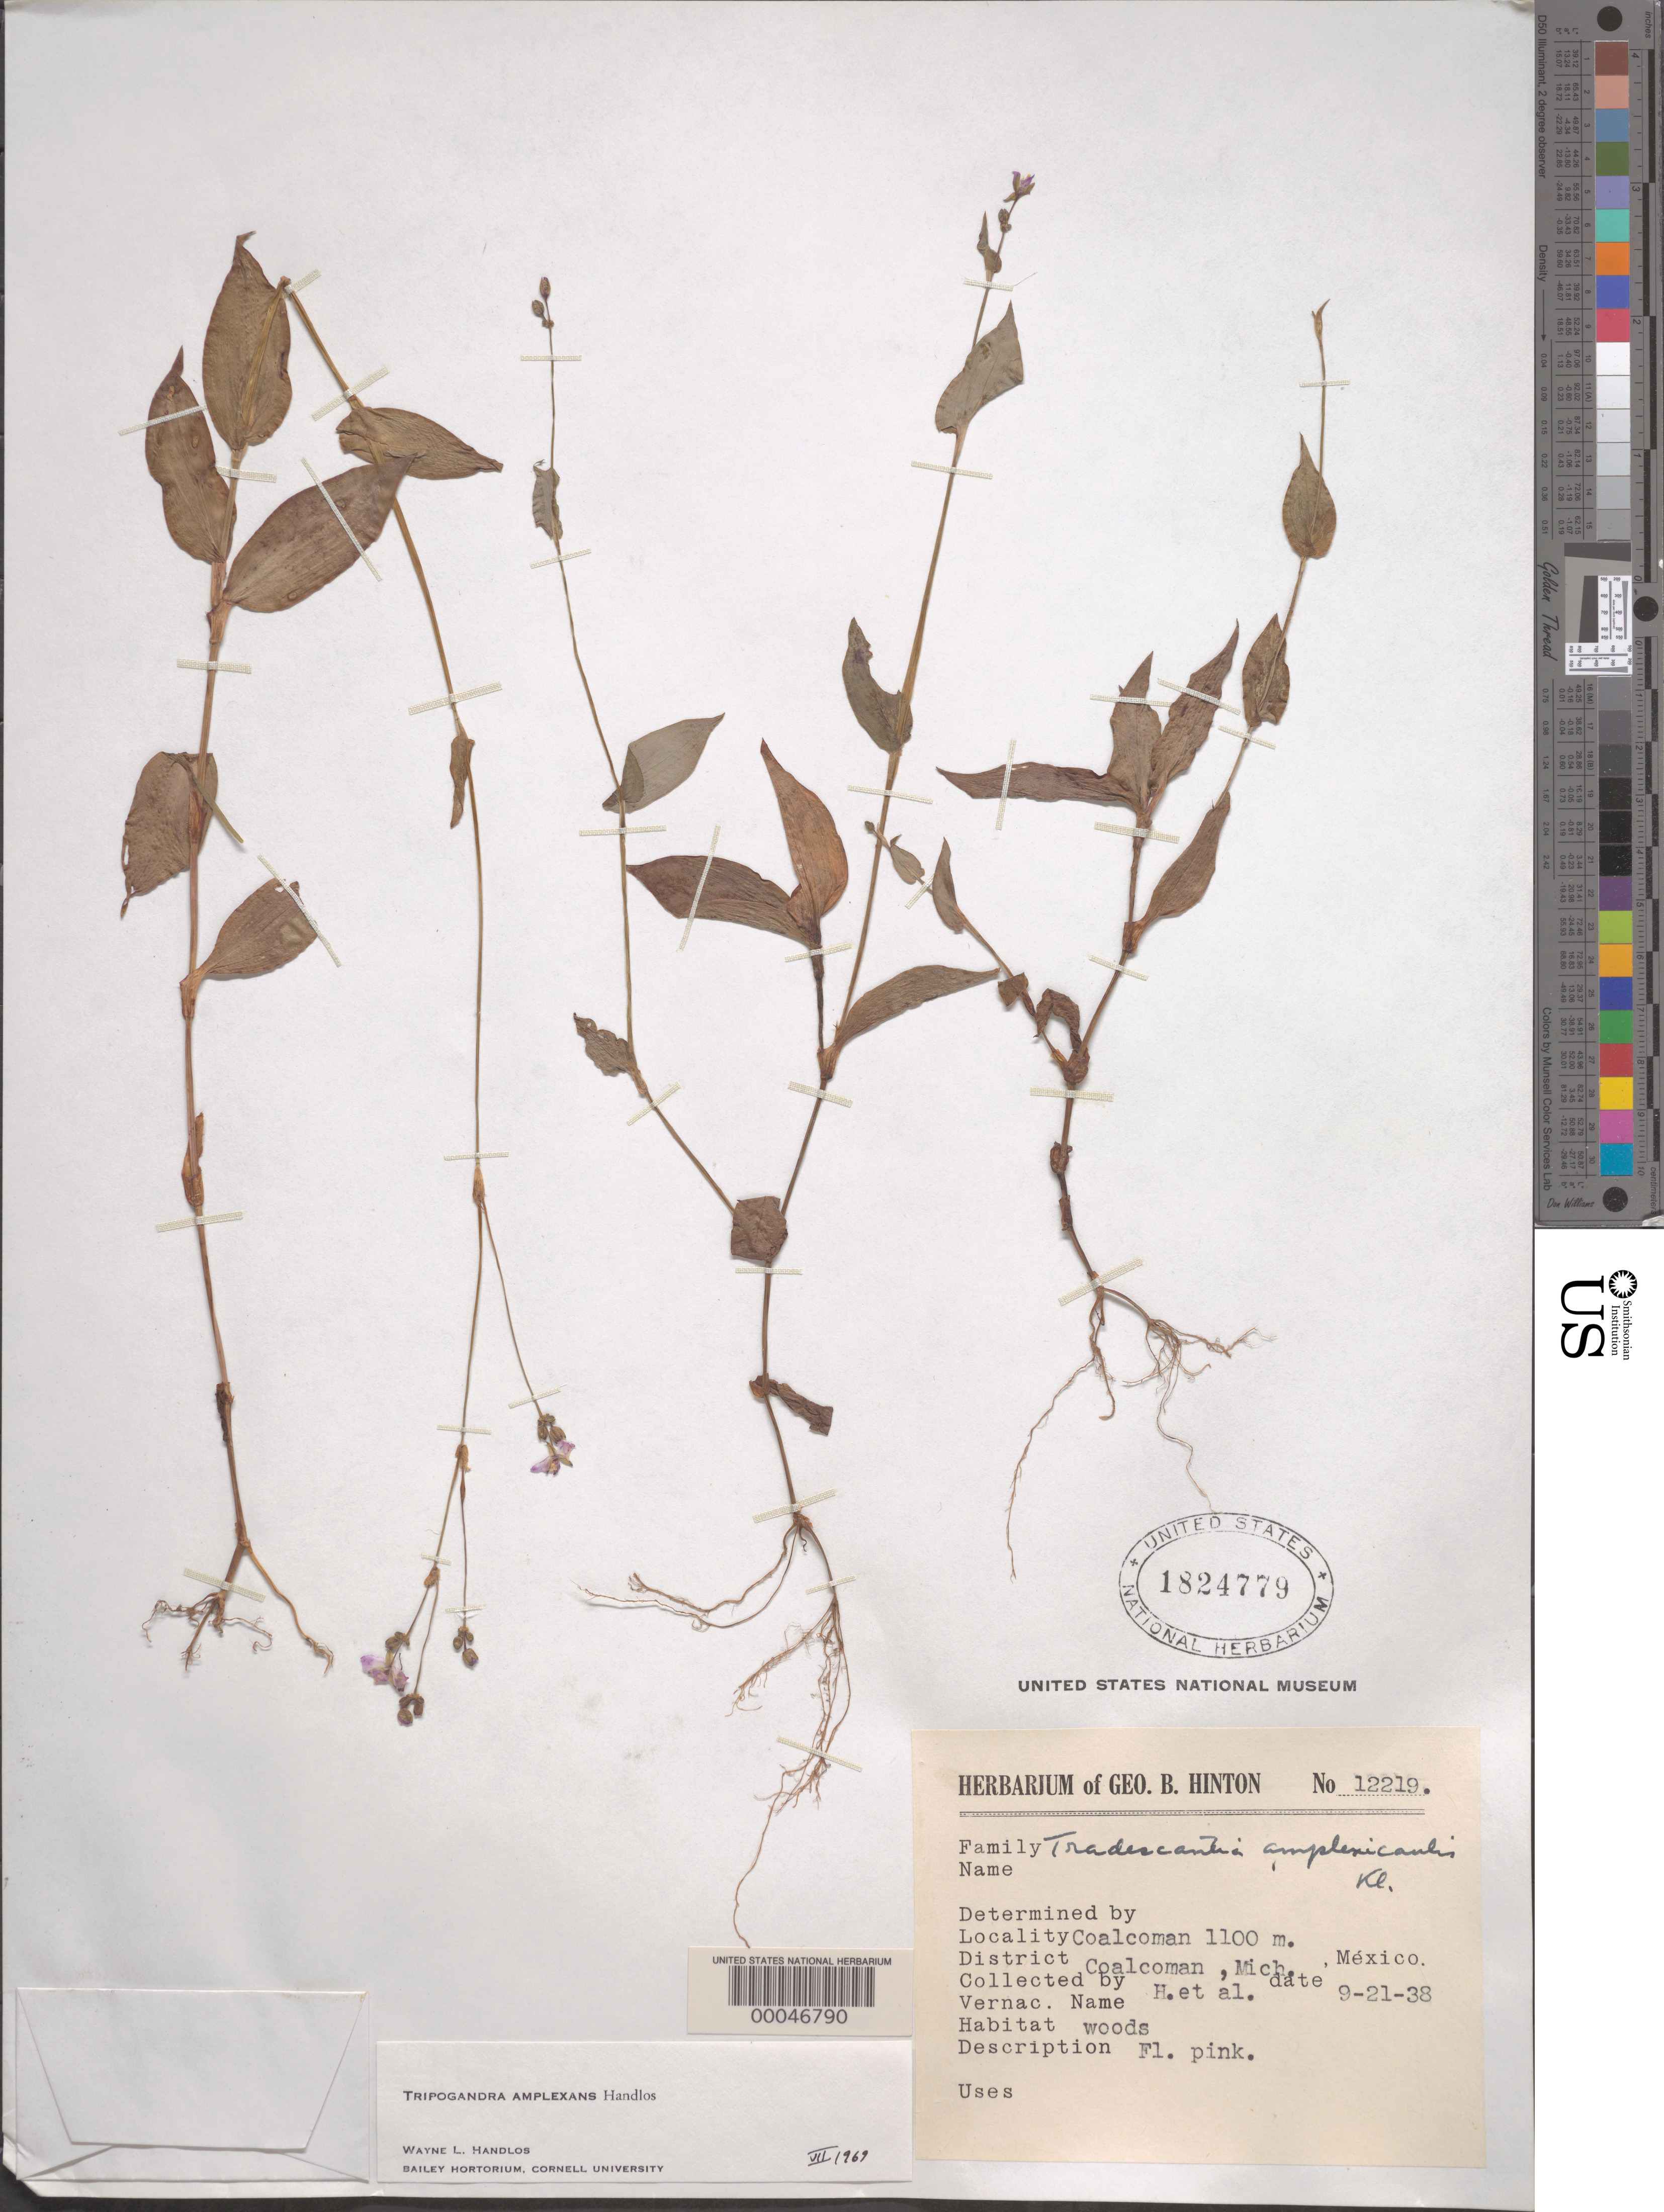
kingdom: Plantae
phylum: Tracheophyta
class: Liliopsida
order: Commelinales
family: Commelinaceae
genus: Tripogandra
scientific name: Tripogandra amplexans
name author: Handlos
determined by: Handlos, W. L.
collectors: G. B. Hinton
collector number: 12219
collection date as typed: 21 Sep 1938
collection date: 1938-09-21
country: Mexico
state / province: Michoacán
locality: Coalcomán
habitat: Woods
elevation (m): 1100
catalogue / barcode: US 1824779